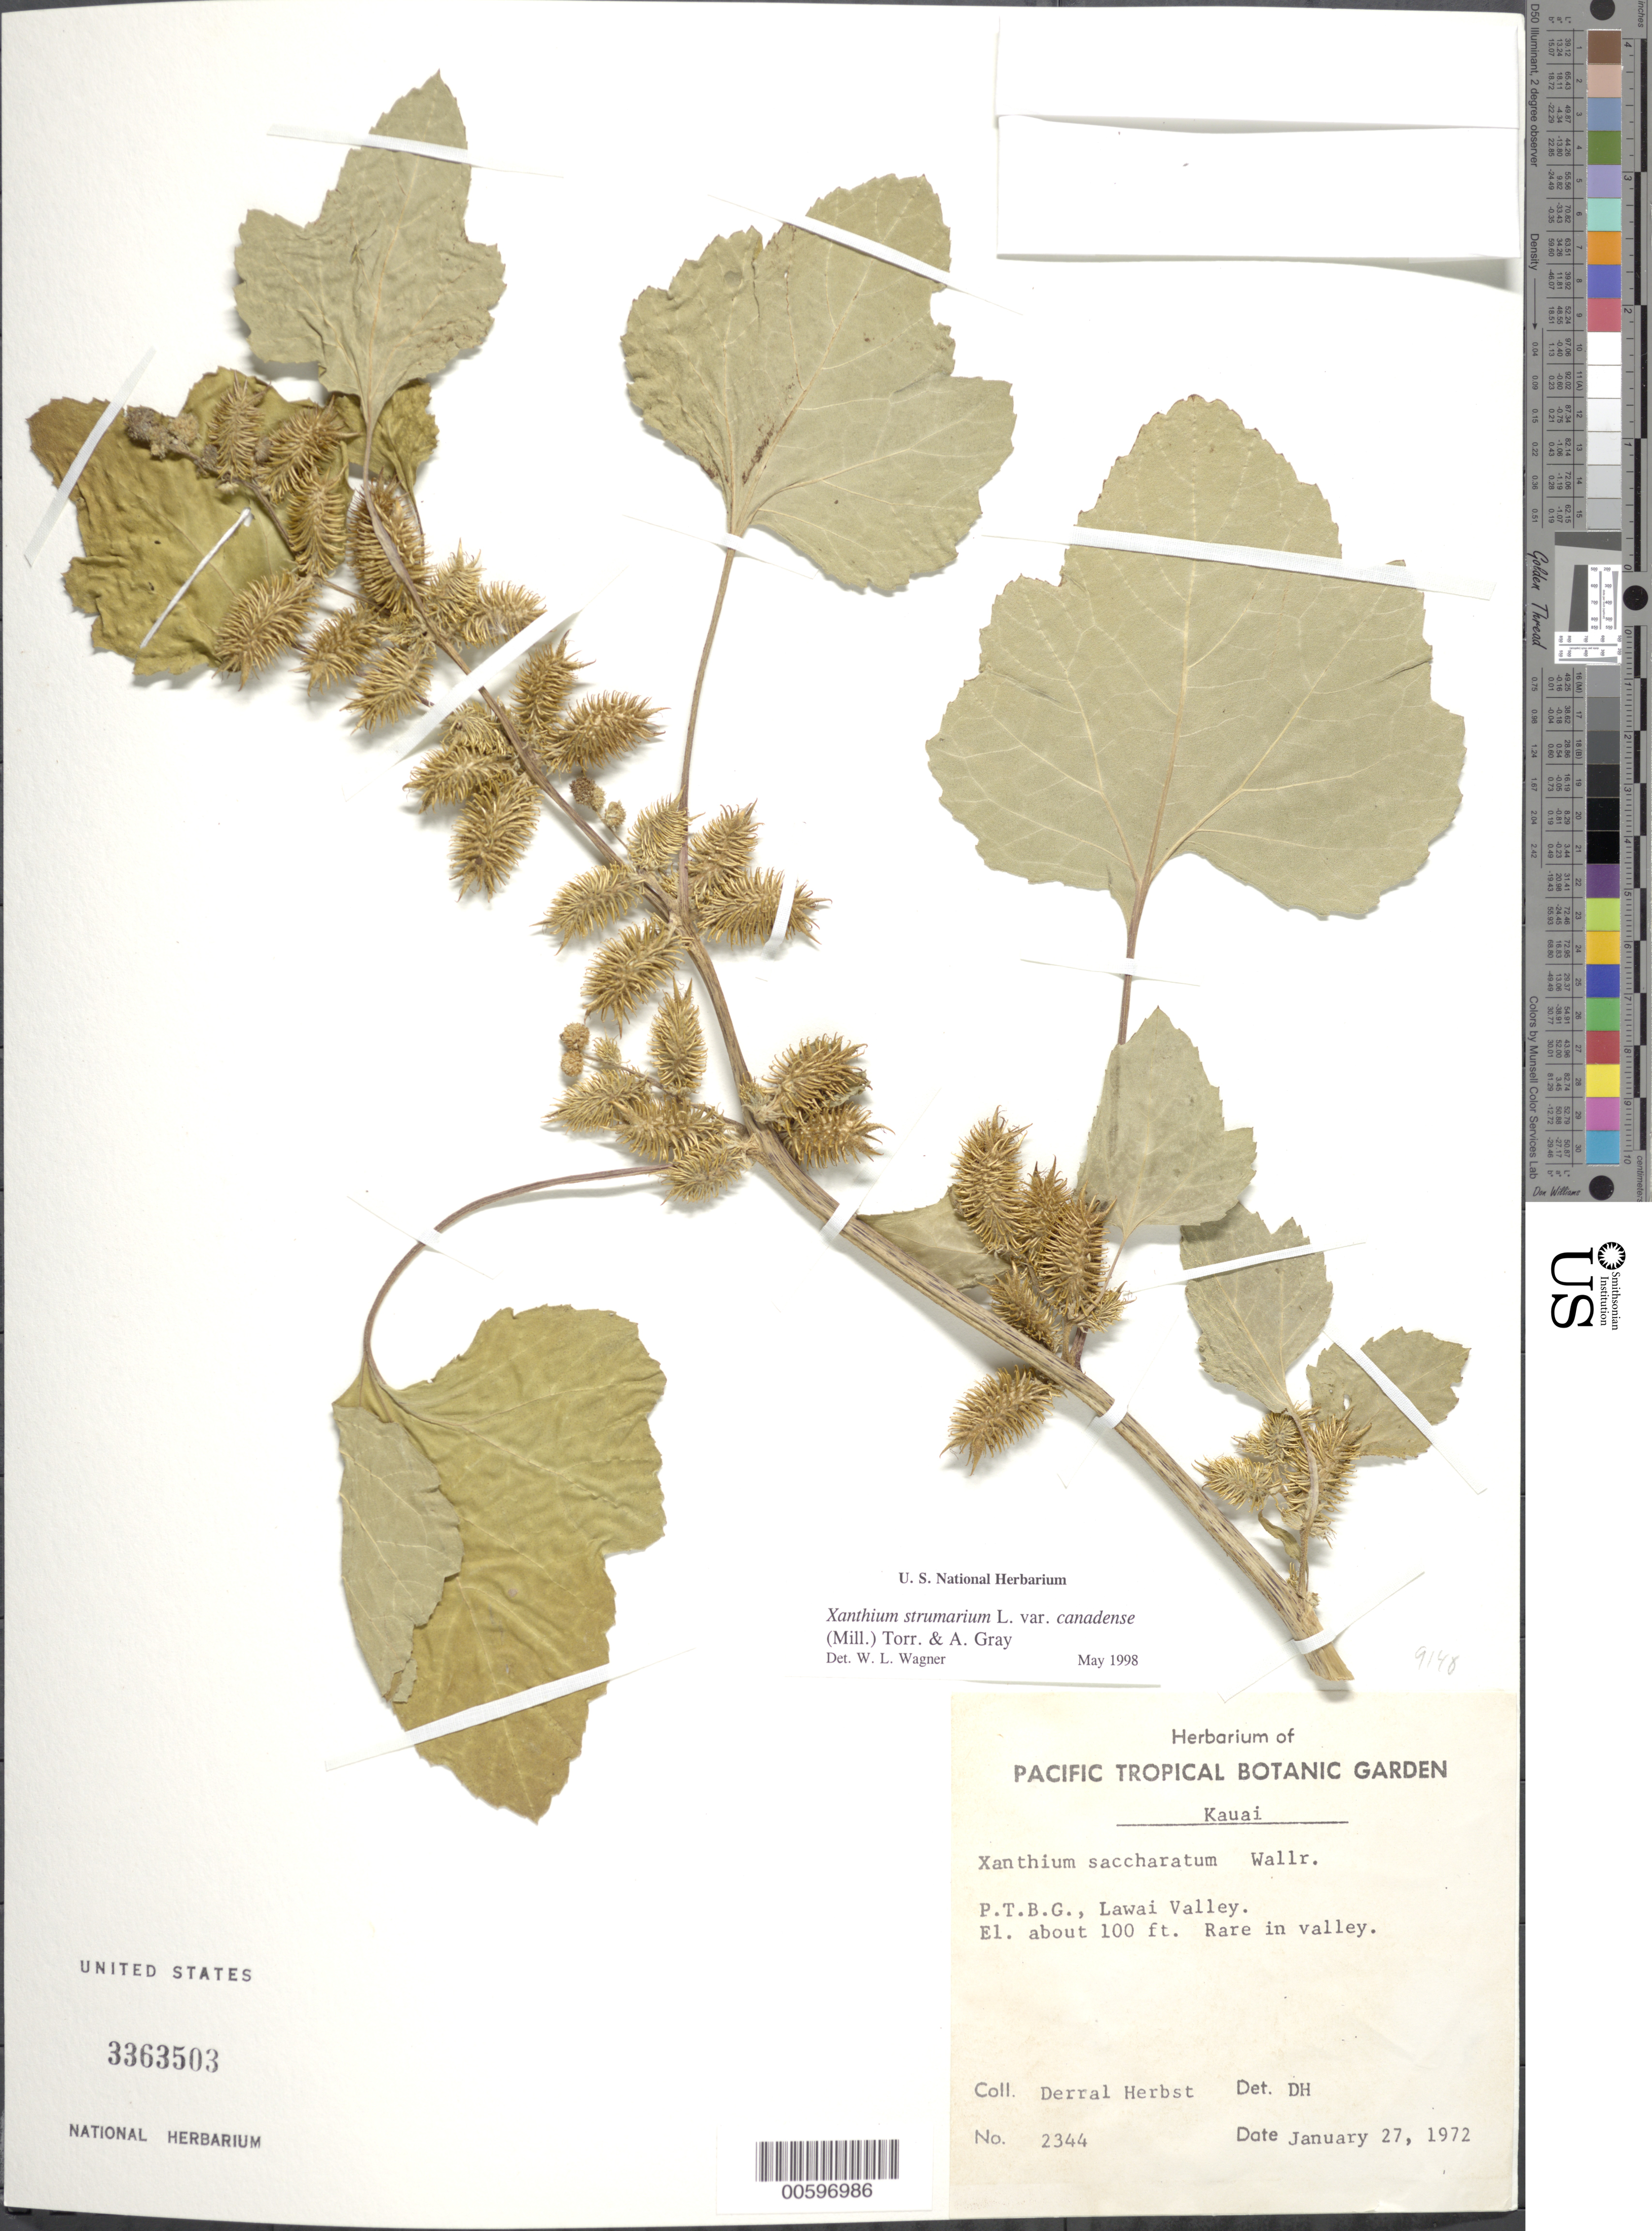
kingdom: Plantae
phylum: Tracheophyta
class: Magnoliopsida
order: Asterales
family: Asteraceae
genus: Xanthium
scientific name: Xanthium strumarium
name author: L.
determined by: Wagner, W. L., (BOT), Smithsonian Institution - National Museum of Natural History (UNITED STATES)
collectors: D. R. Herbst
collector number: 2344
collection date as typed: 27 Jan 1972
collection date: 1972-01-27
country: United States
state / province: Hawaii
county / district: Kauai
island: Kaua'i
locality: P.T.B.G., Lawai Valley.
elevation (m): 30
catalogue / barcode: US 3363503